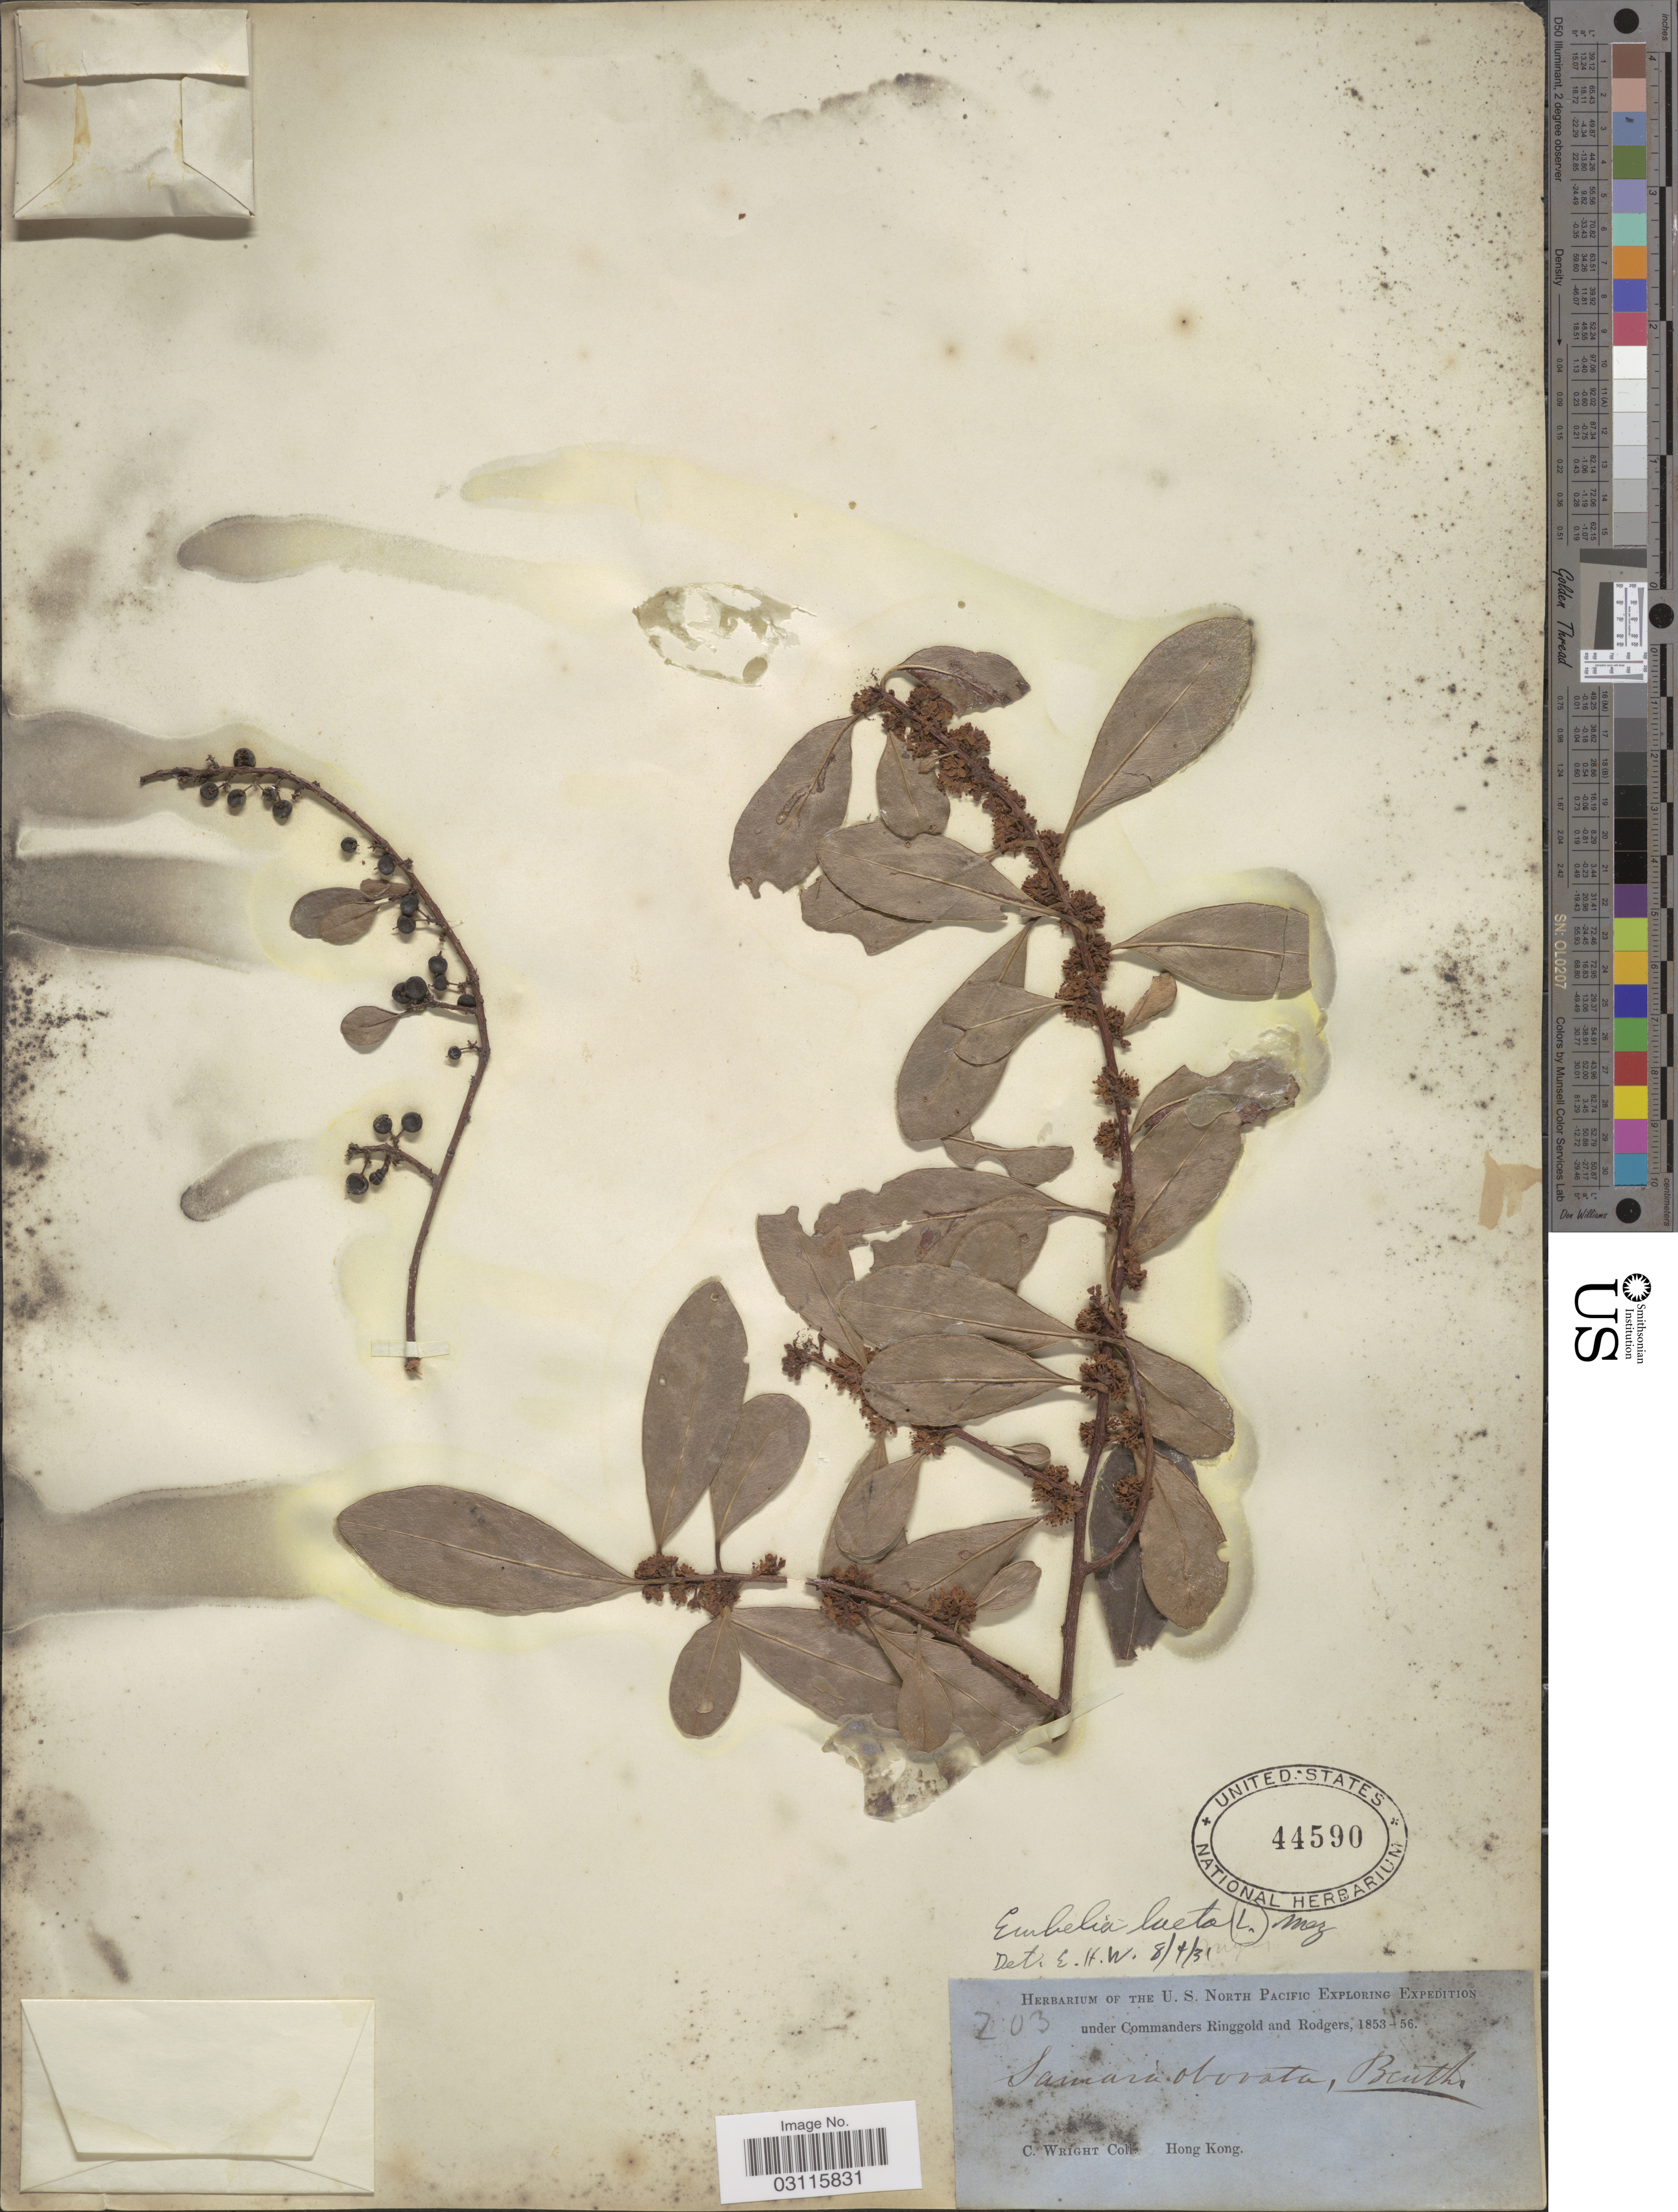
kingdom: Plantae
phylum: Tracheophyta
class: Magnoliopsida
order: Ericales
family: Primulaceae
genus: Embelia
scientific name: Embelia laeta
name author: (L.) Mez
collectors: C. Wright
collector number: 203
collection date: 1853/1856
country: China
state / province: Hong Kong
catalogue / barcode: US 44590